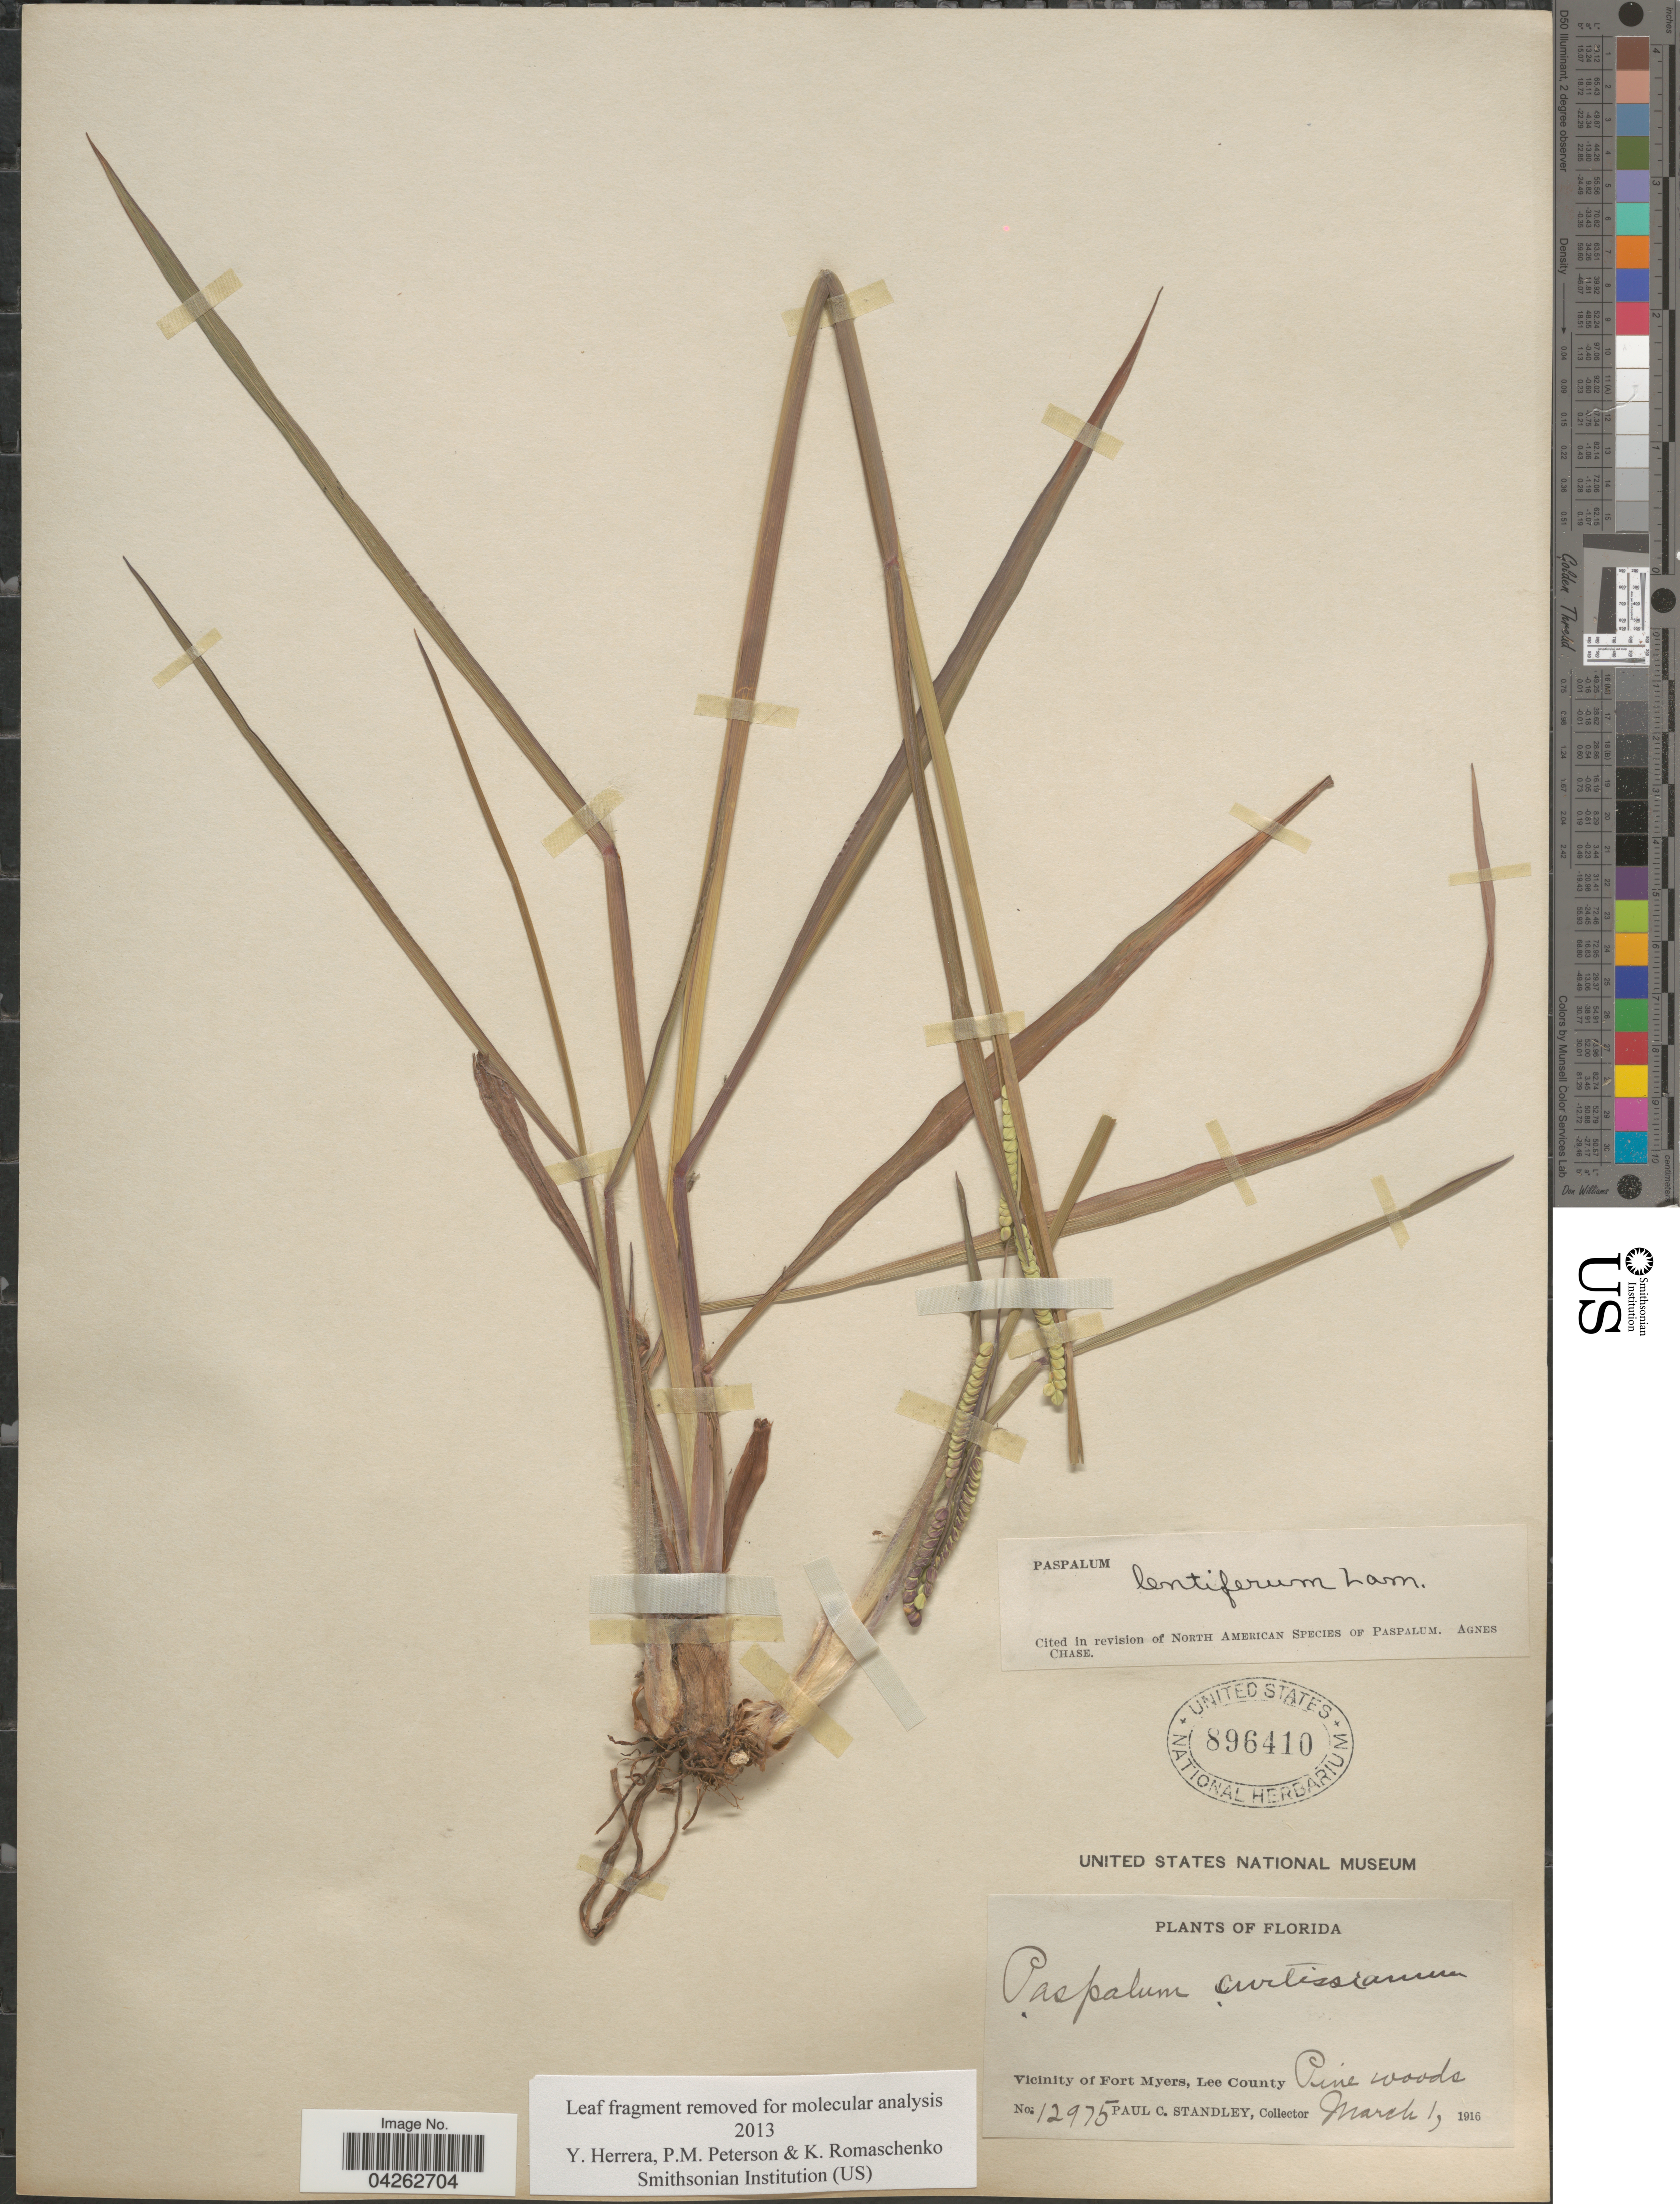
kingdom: Plantae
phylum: Tracheophyta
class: Liliopsida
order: Poales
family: Poaceae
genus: Paspalum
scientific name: Paspalum lentiferum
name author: Lam.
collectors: P. C. Standley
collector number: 12975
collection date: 1916-03-01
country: United States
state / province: Florida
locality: Vicinity of Fort Myers, Lee County. Pine woods.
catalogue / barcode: US 896410